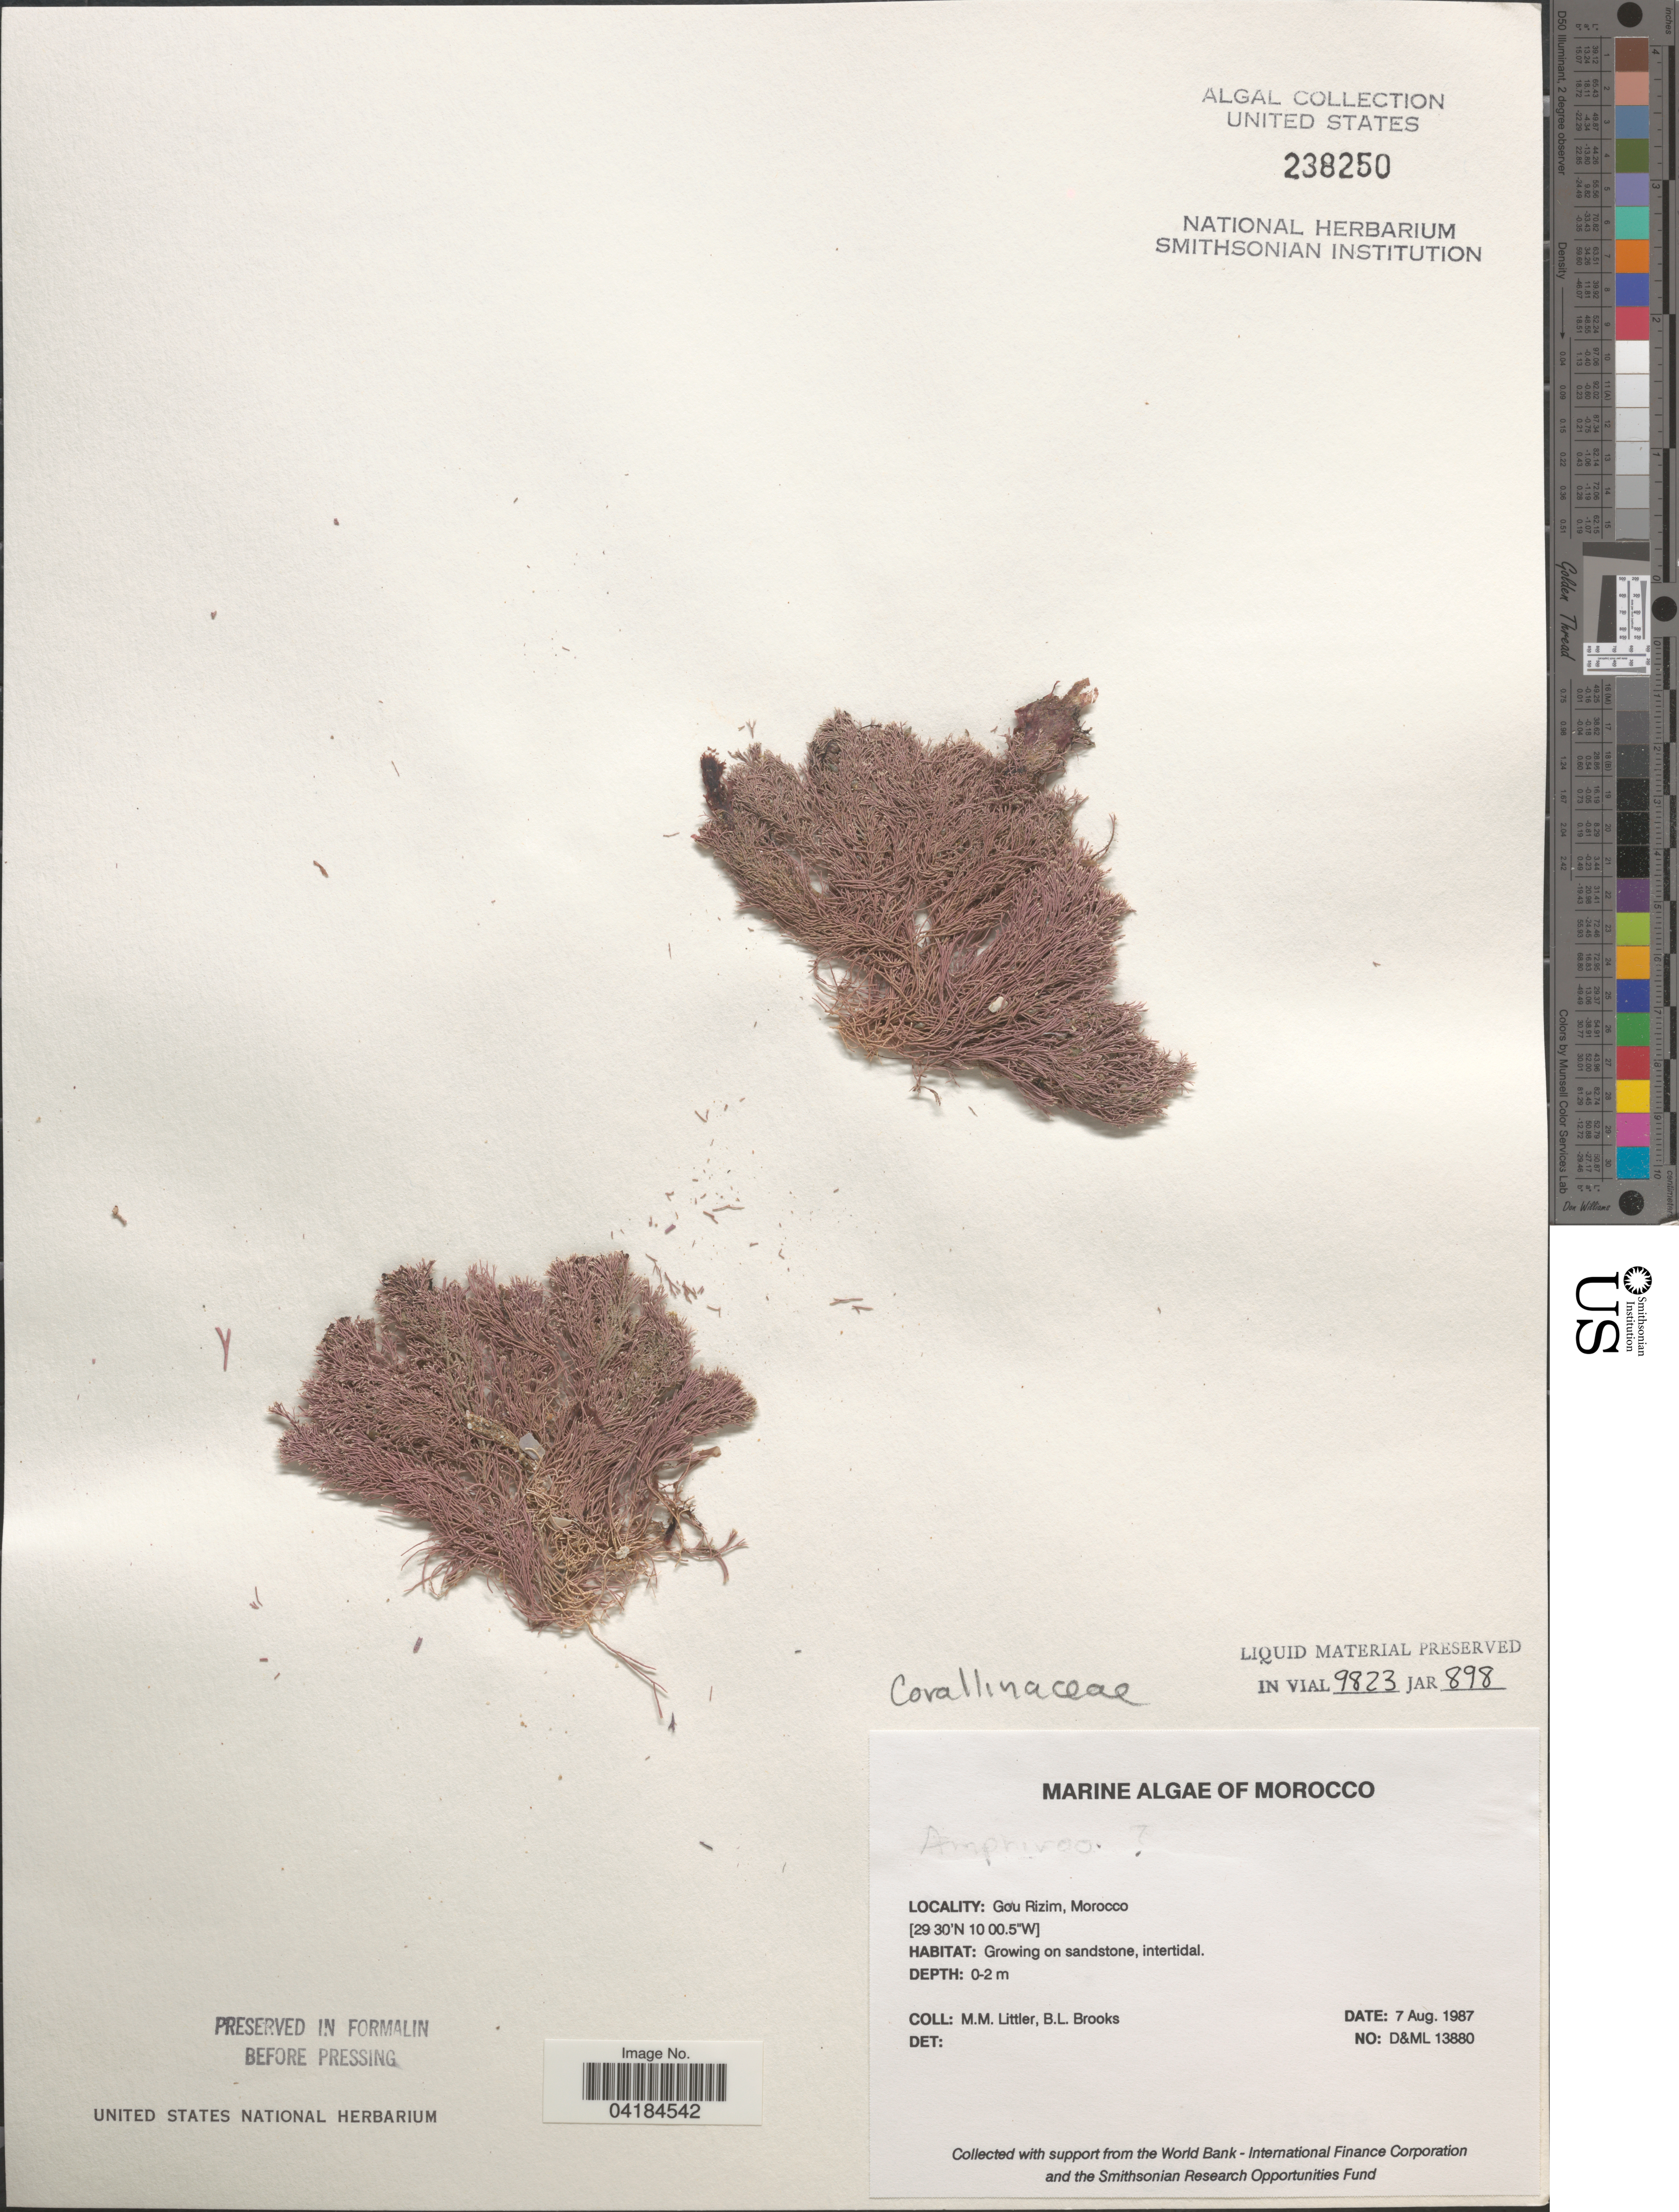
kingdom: Plantae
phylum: Rhodophyta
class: Florideophyceae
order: Corallinales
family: Lithophyllaceae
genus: Amphiroa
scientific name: Amphiroa sp.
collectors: B. Brooks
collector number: D&ML13880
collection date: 1987-08-07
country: Morocco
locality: Gou Rizim.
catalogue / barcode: US 238250